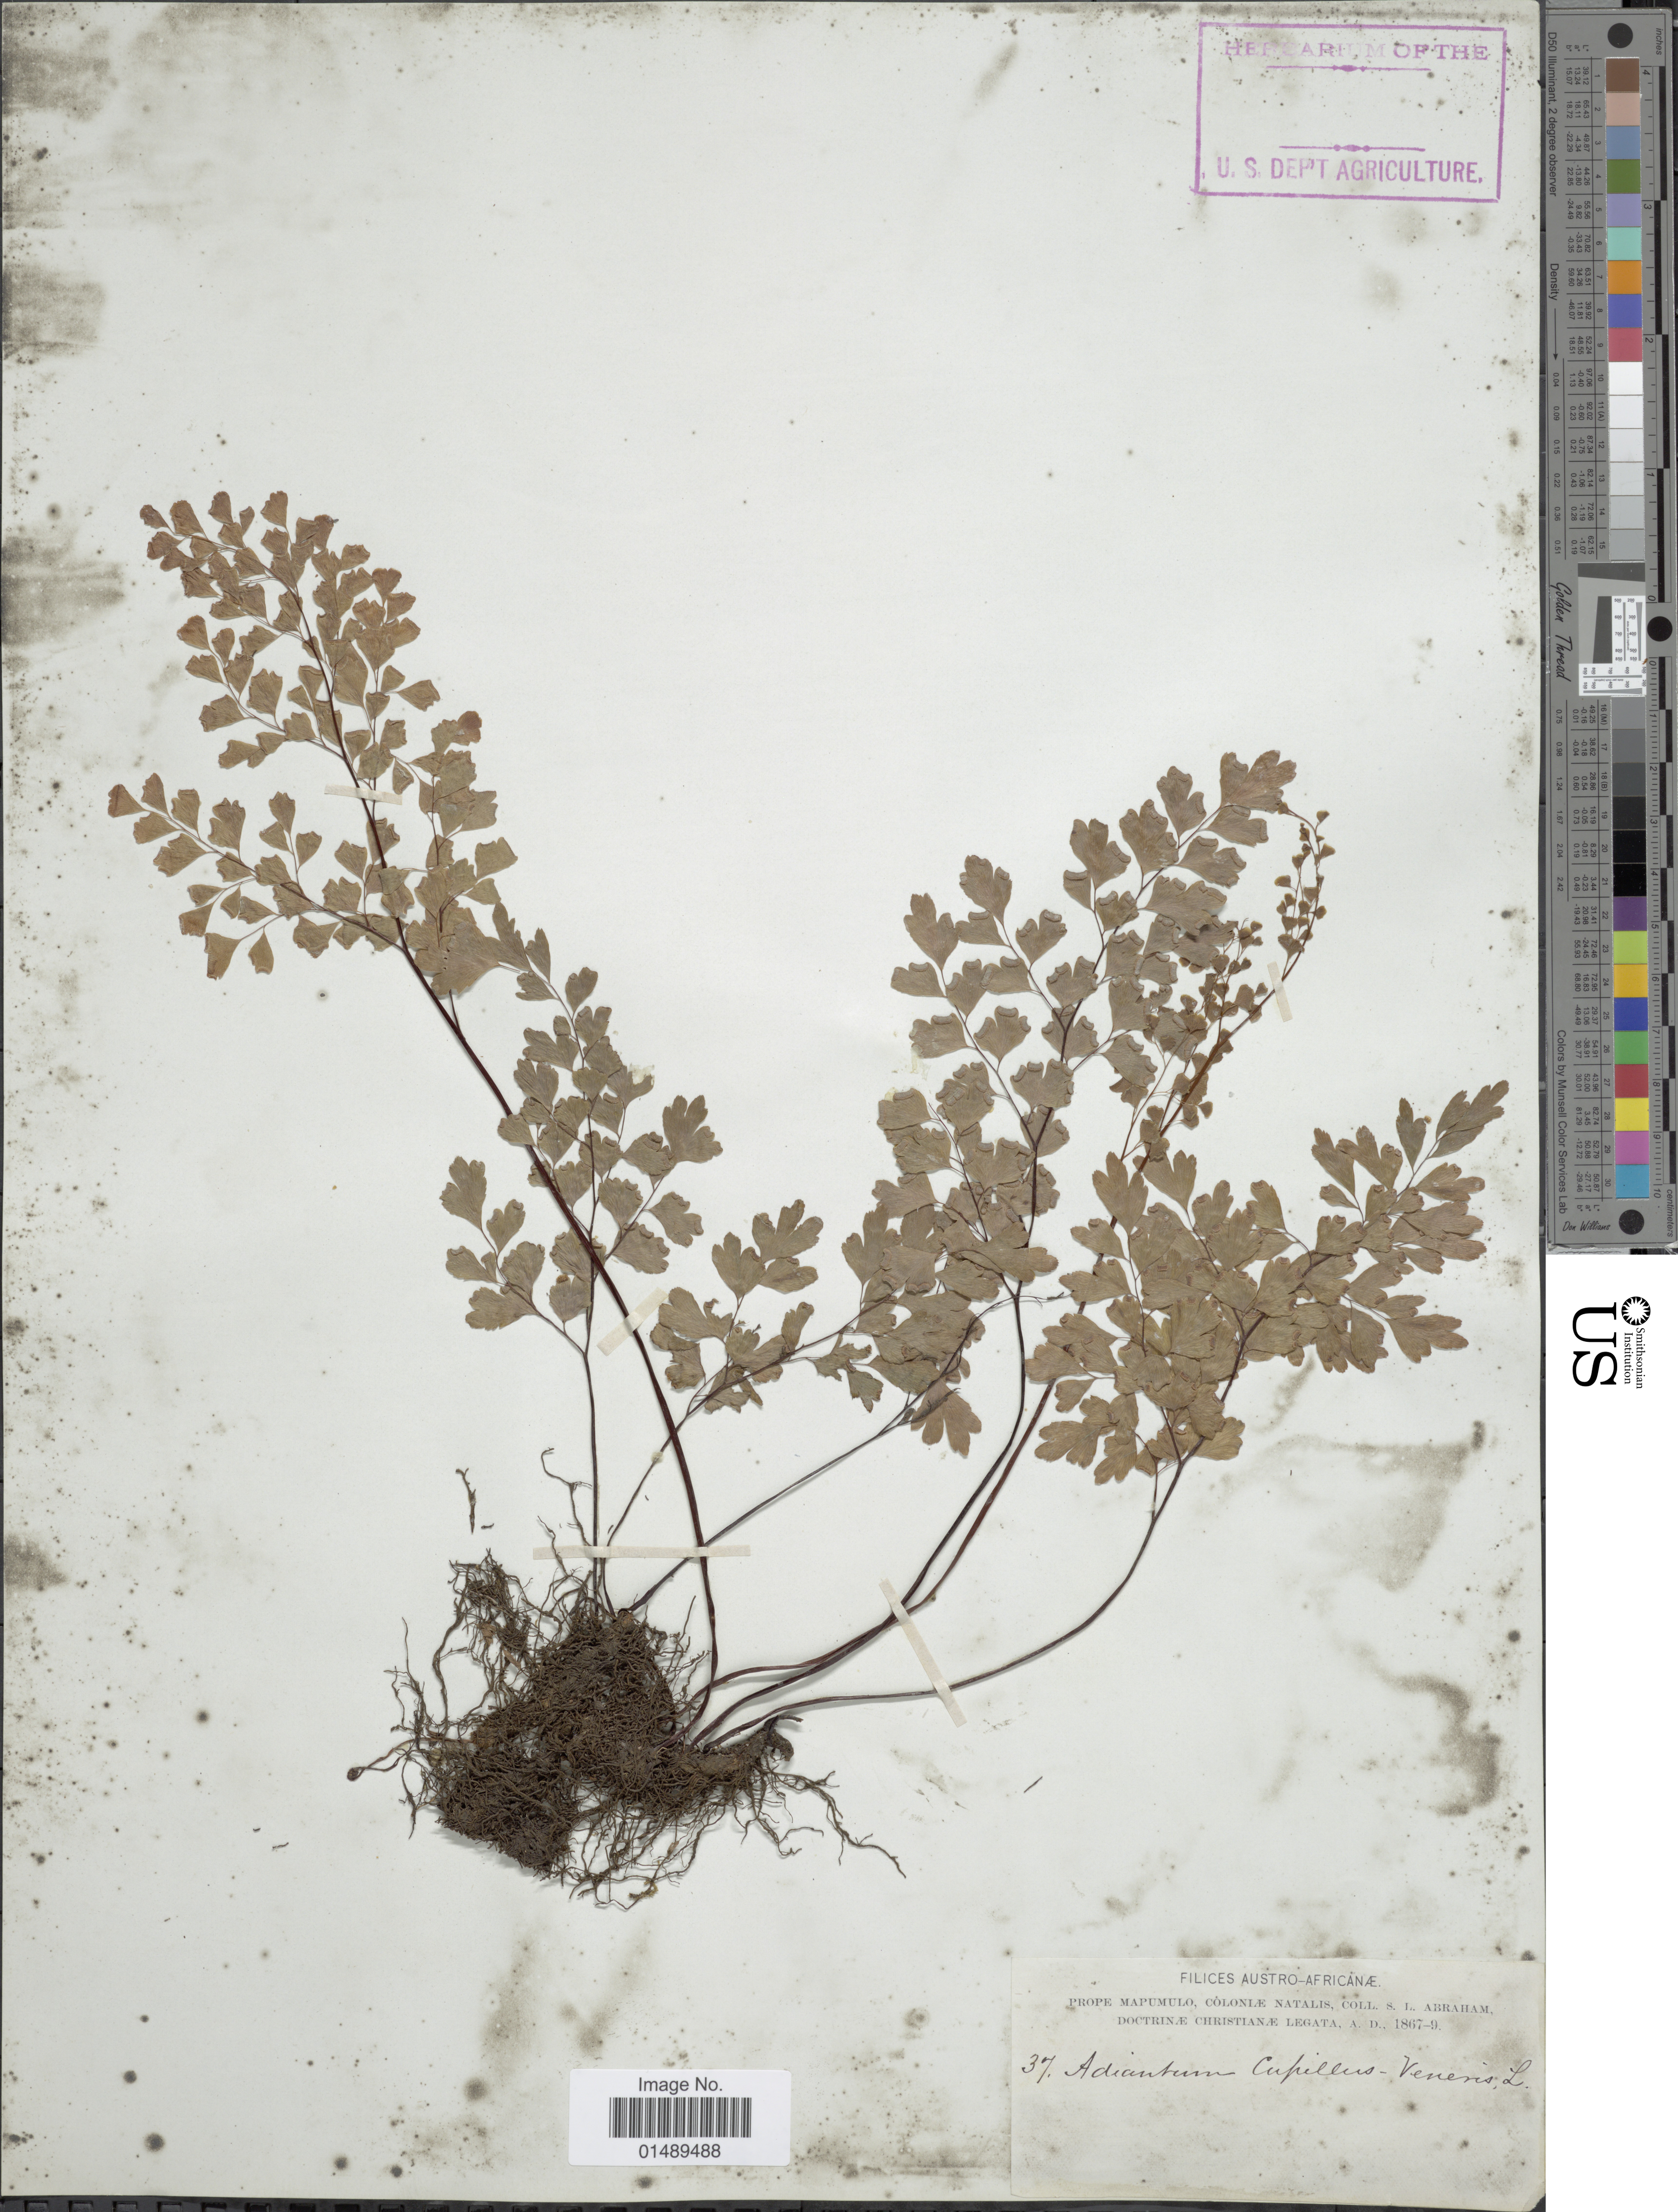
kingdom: Plantae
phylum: Tracheophyta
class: Polypodiopsida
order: Polypodiales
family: Pteridaceae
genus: Adiantum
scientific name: Adiantum capillus-veneris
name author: L.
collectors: S. Abraham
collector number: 37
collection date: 1867/1869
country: South Africa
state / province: KwaZulu-Natal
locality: Prope Mapumulo, Natal